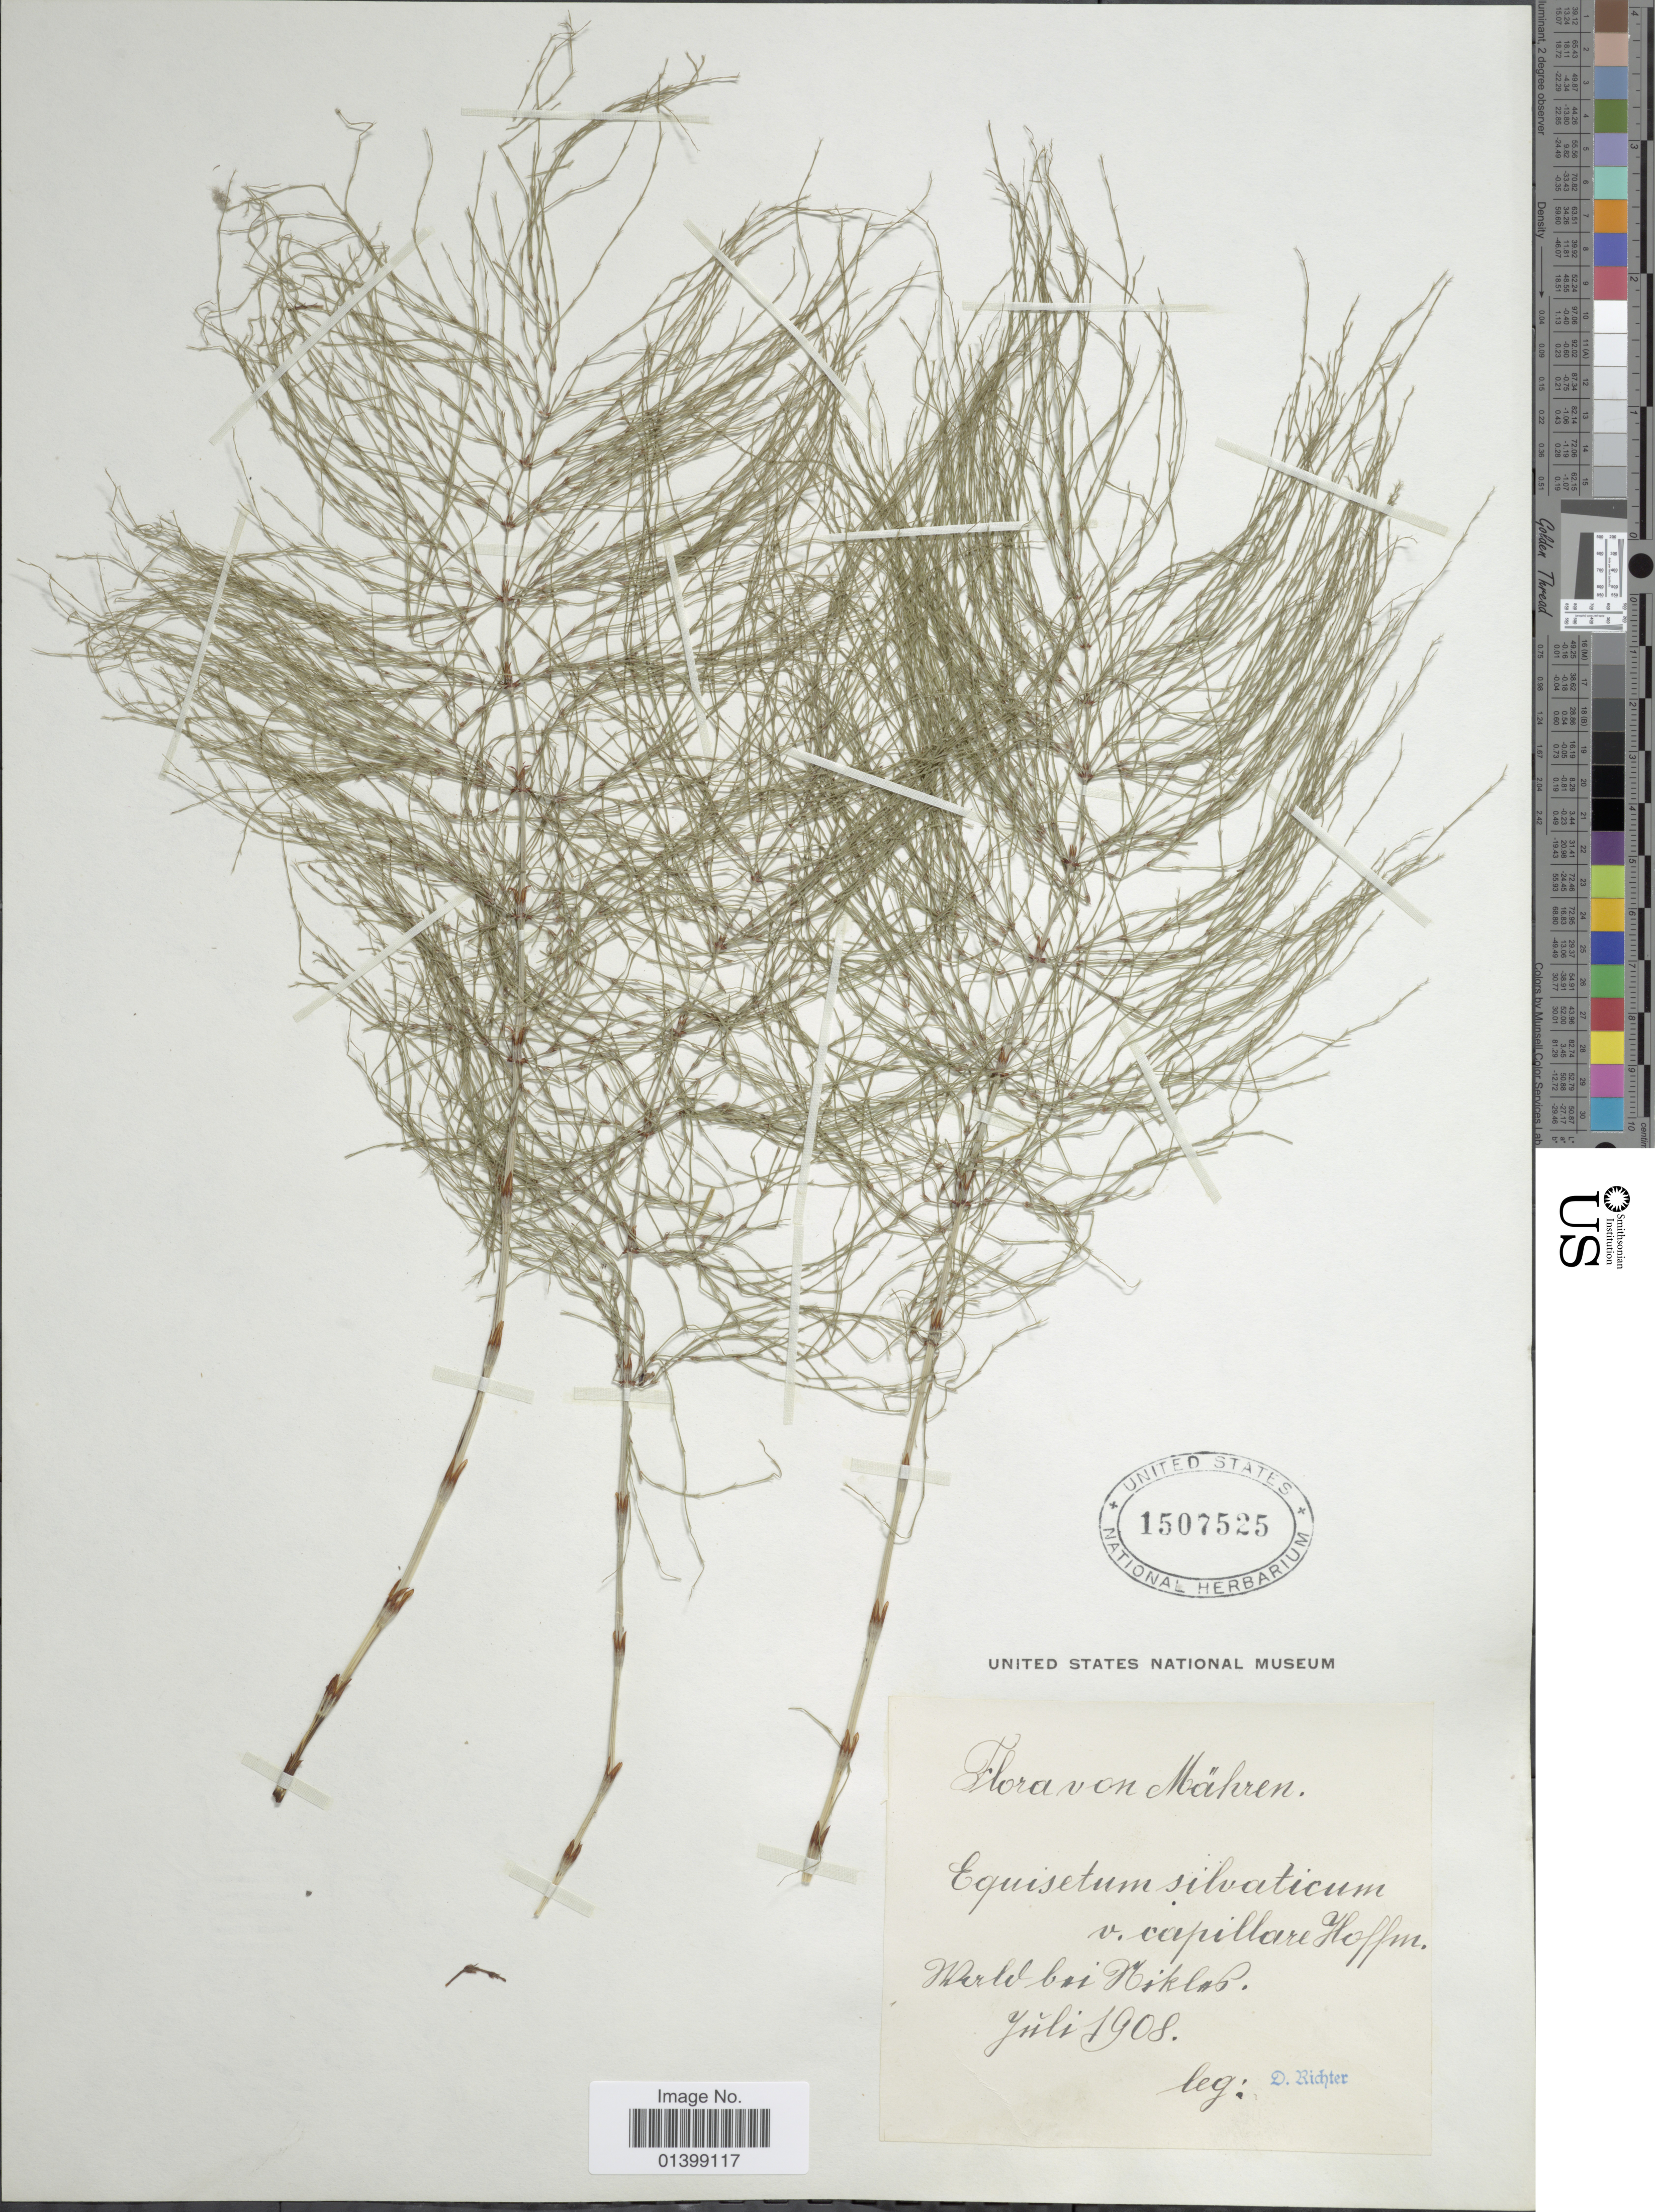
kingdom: Plantae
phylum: Tracheophyta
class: Polypodiopsida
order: Equisetales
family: Equisetaceae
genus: Equisetum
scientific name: Equisetum sylvaticum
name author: L.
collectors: D. Richter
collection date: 1908-07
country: Czechia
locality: Mähren, Wald bei Niklas [interpreted]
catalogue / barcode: US 1507525